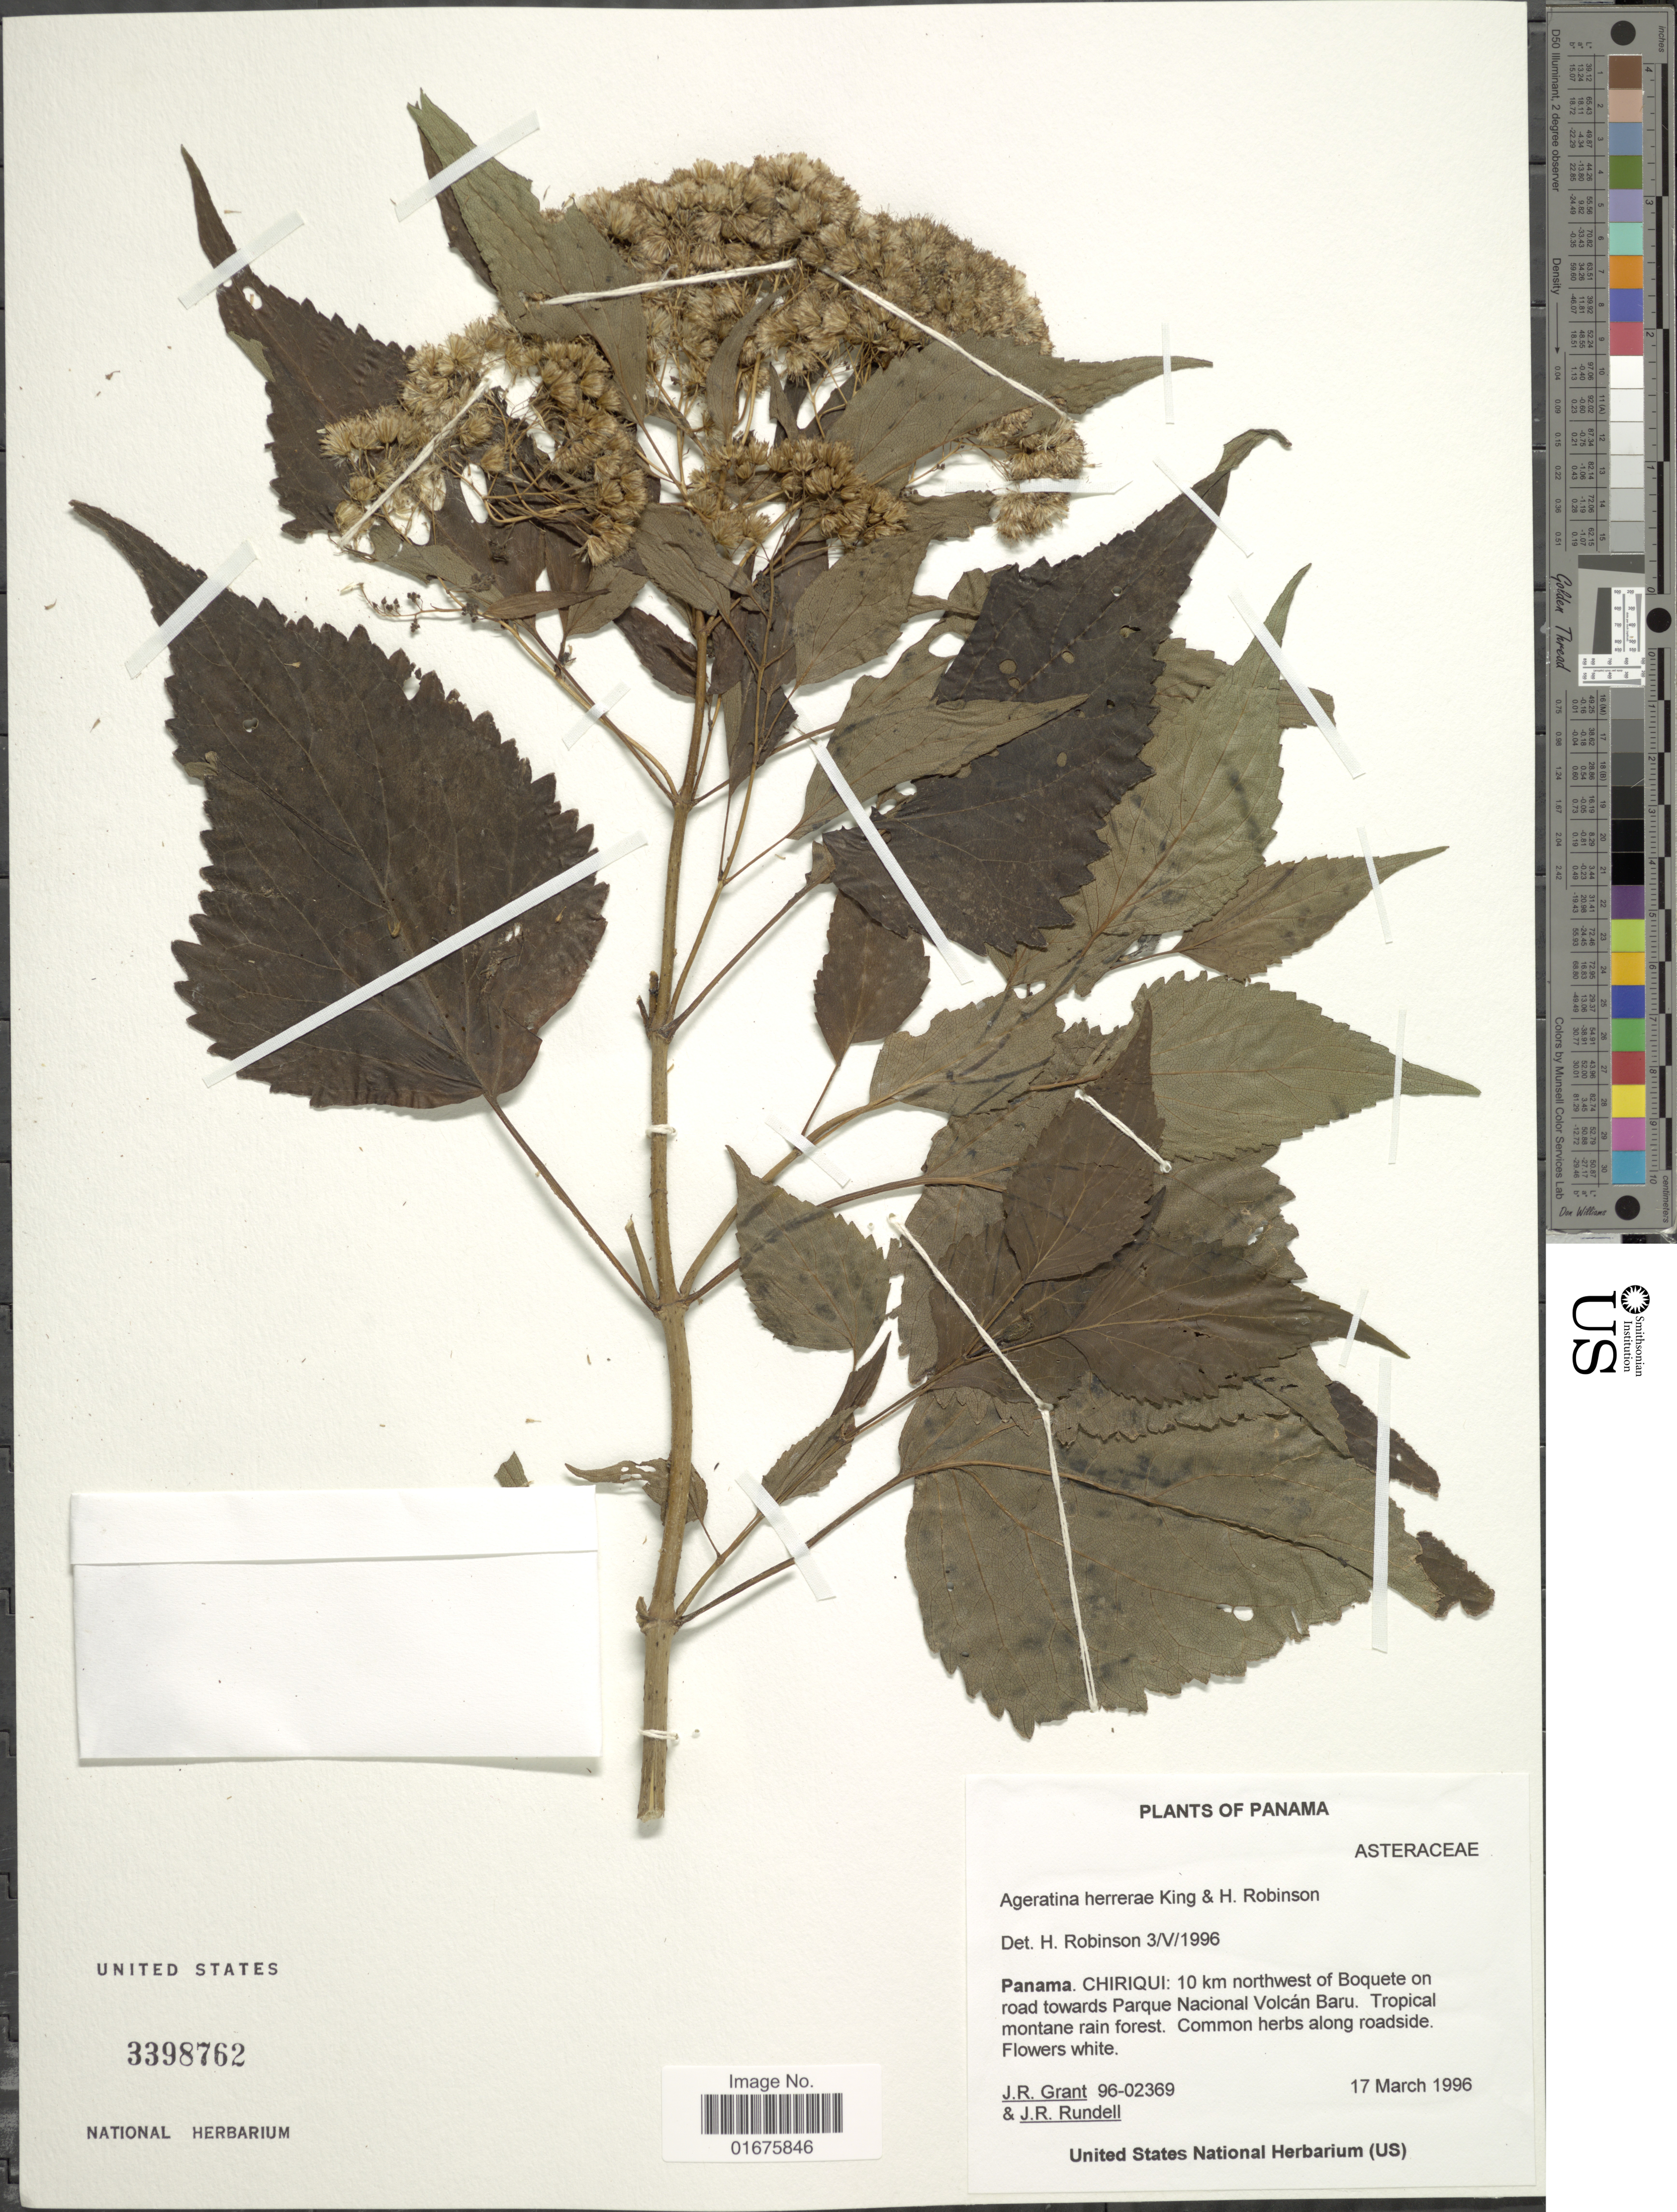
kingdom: Plantae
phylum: Tracheophyta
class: Magnoliopsida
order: Asterales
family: Asteraceae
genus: Ageratina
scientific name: Ageratina herrerae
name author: R.M. King & H. Rob.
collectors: J. Grant & J. R. Rundell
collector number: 96-02369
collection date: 1996-03-17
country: Panama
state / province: Chiriqui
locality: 10 km northwest of Boquete on road towards Parque Nacional Volcán baru, Tropical montane rain forestm common herbs along roadside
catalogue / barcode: US 3398762